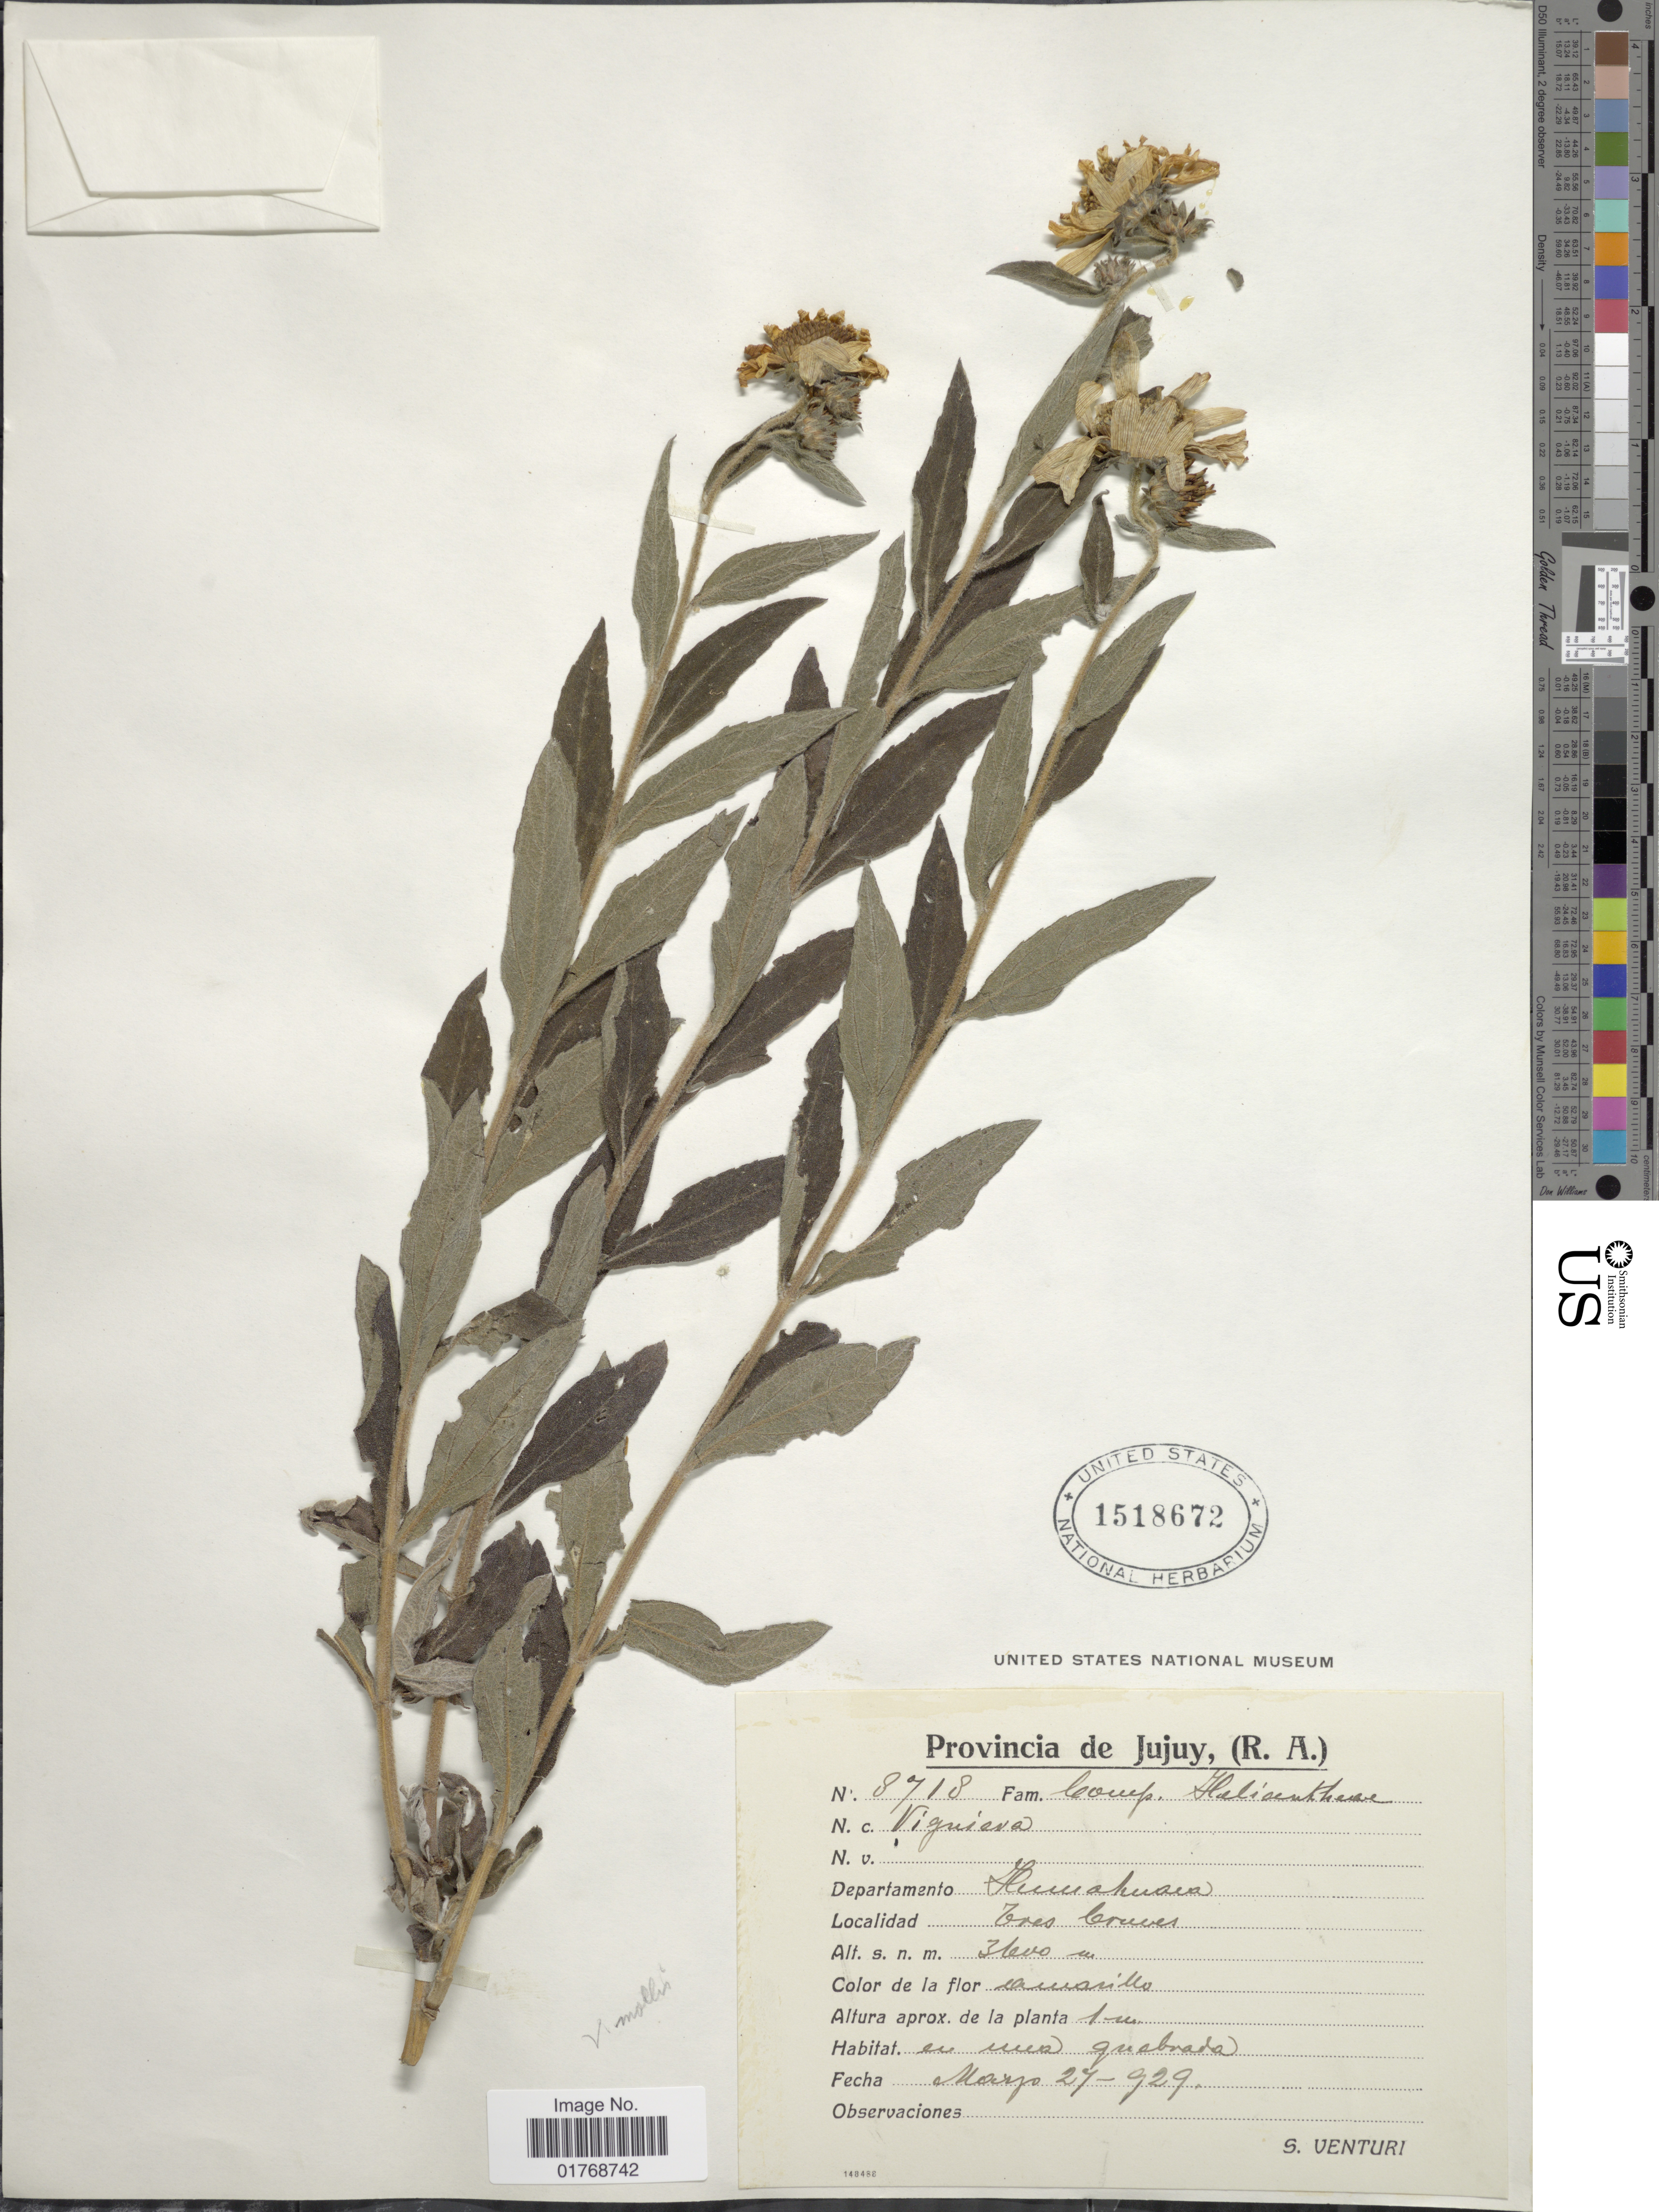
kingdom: Plantae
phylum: Tracheophyta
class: Magnoliopsida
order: Asterales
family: Asteraceae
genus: Viguiera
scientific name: Viguiera mollis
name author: Griseb.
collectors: S. Venturi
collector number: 8718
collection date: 1929-03-27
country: Argentina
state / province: Jujuy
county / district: Humahuaca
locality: Tres Cruces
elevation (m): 3600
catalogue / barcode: US 1518672